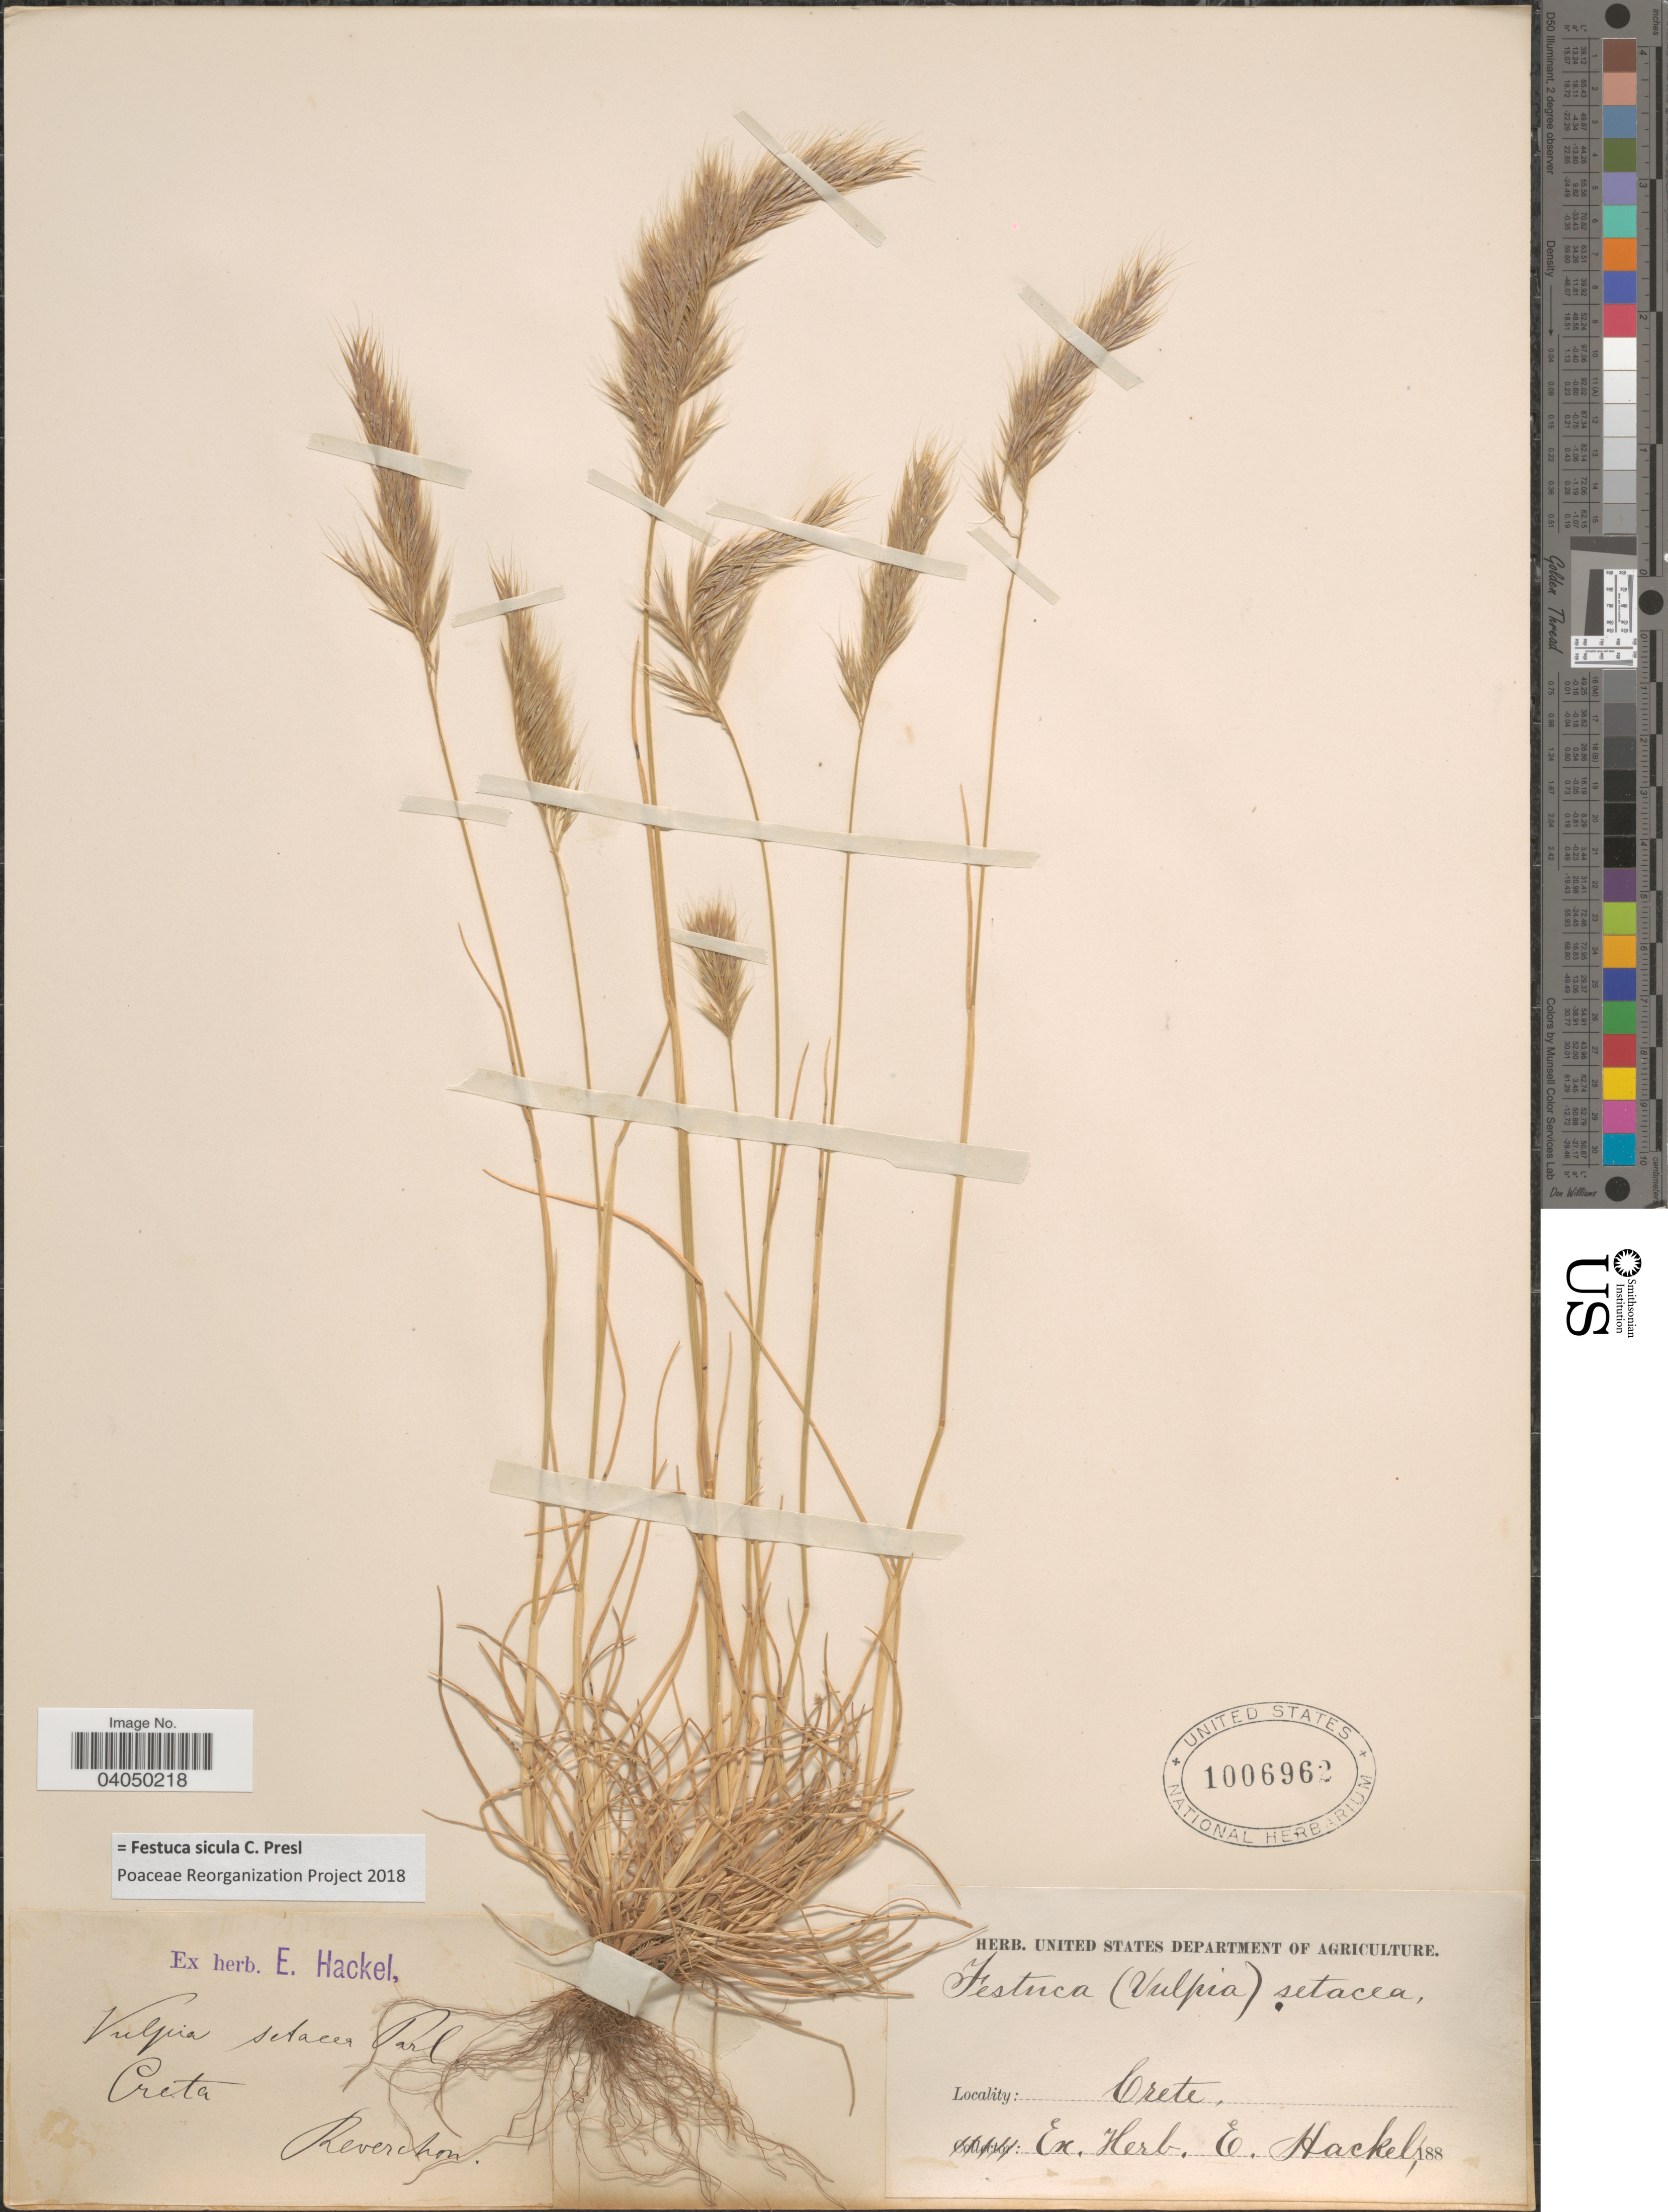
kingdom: Plantae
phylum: Tracheophyta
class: Liliopsida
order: Poales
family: Poaceae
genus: Festuca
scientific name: Festuca sicula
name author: C. Presl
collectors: -. Reverchon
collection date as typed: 188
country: Greece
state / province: Crete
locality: Creta.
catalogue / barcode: US 1006962